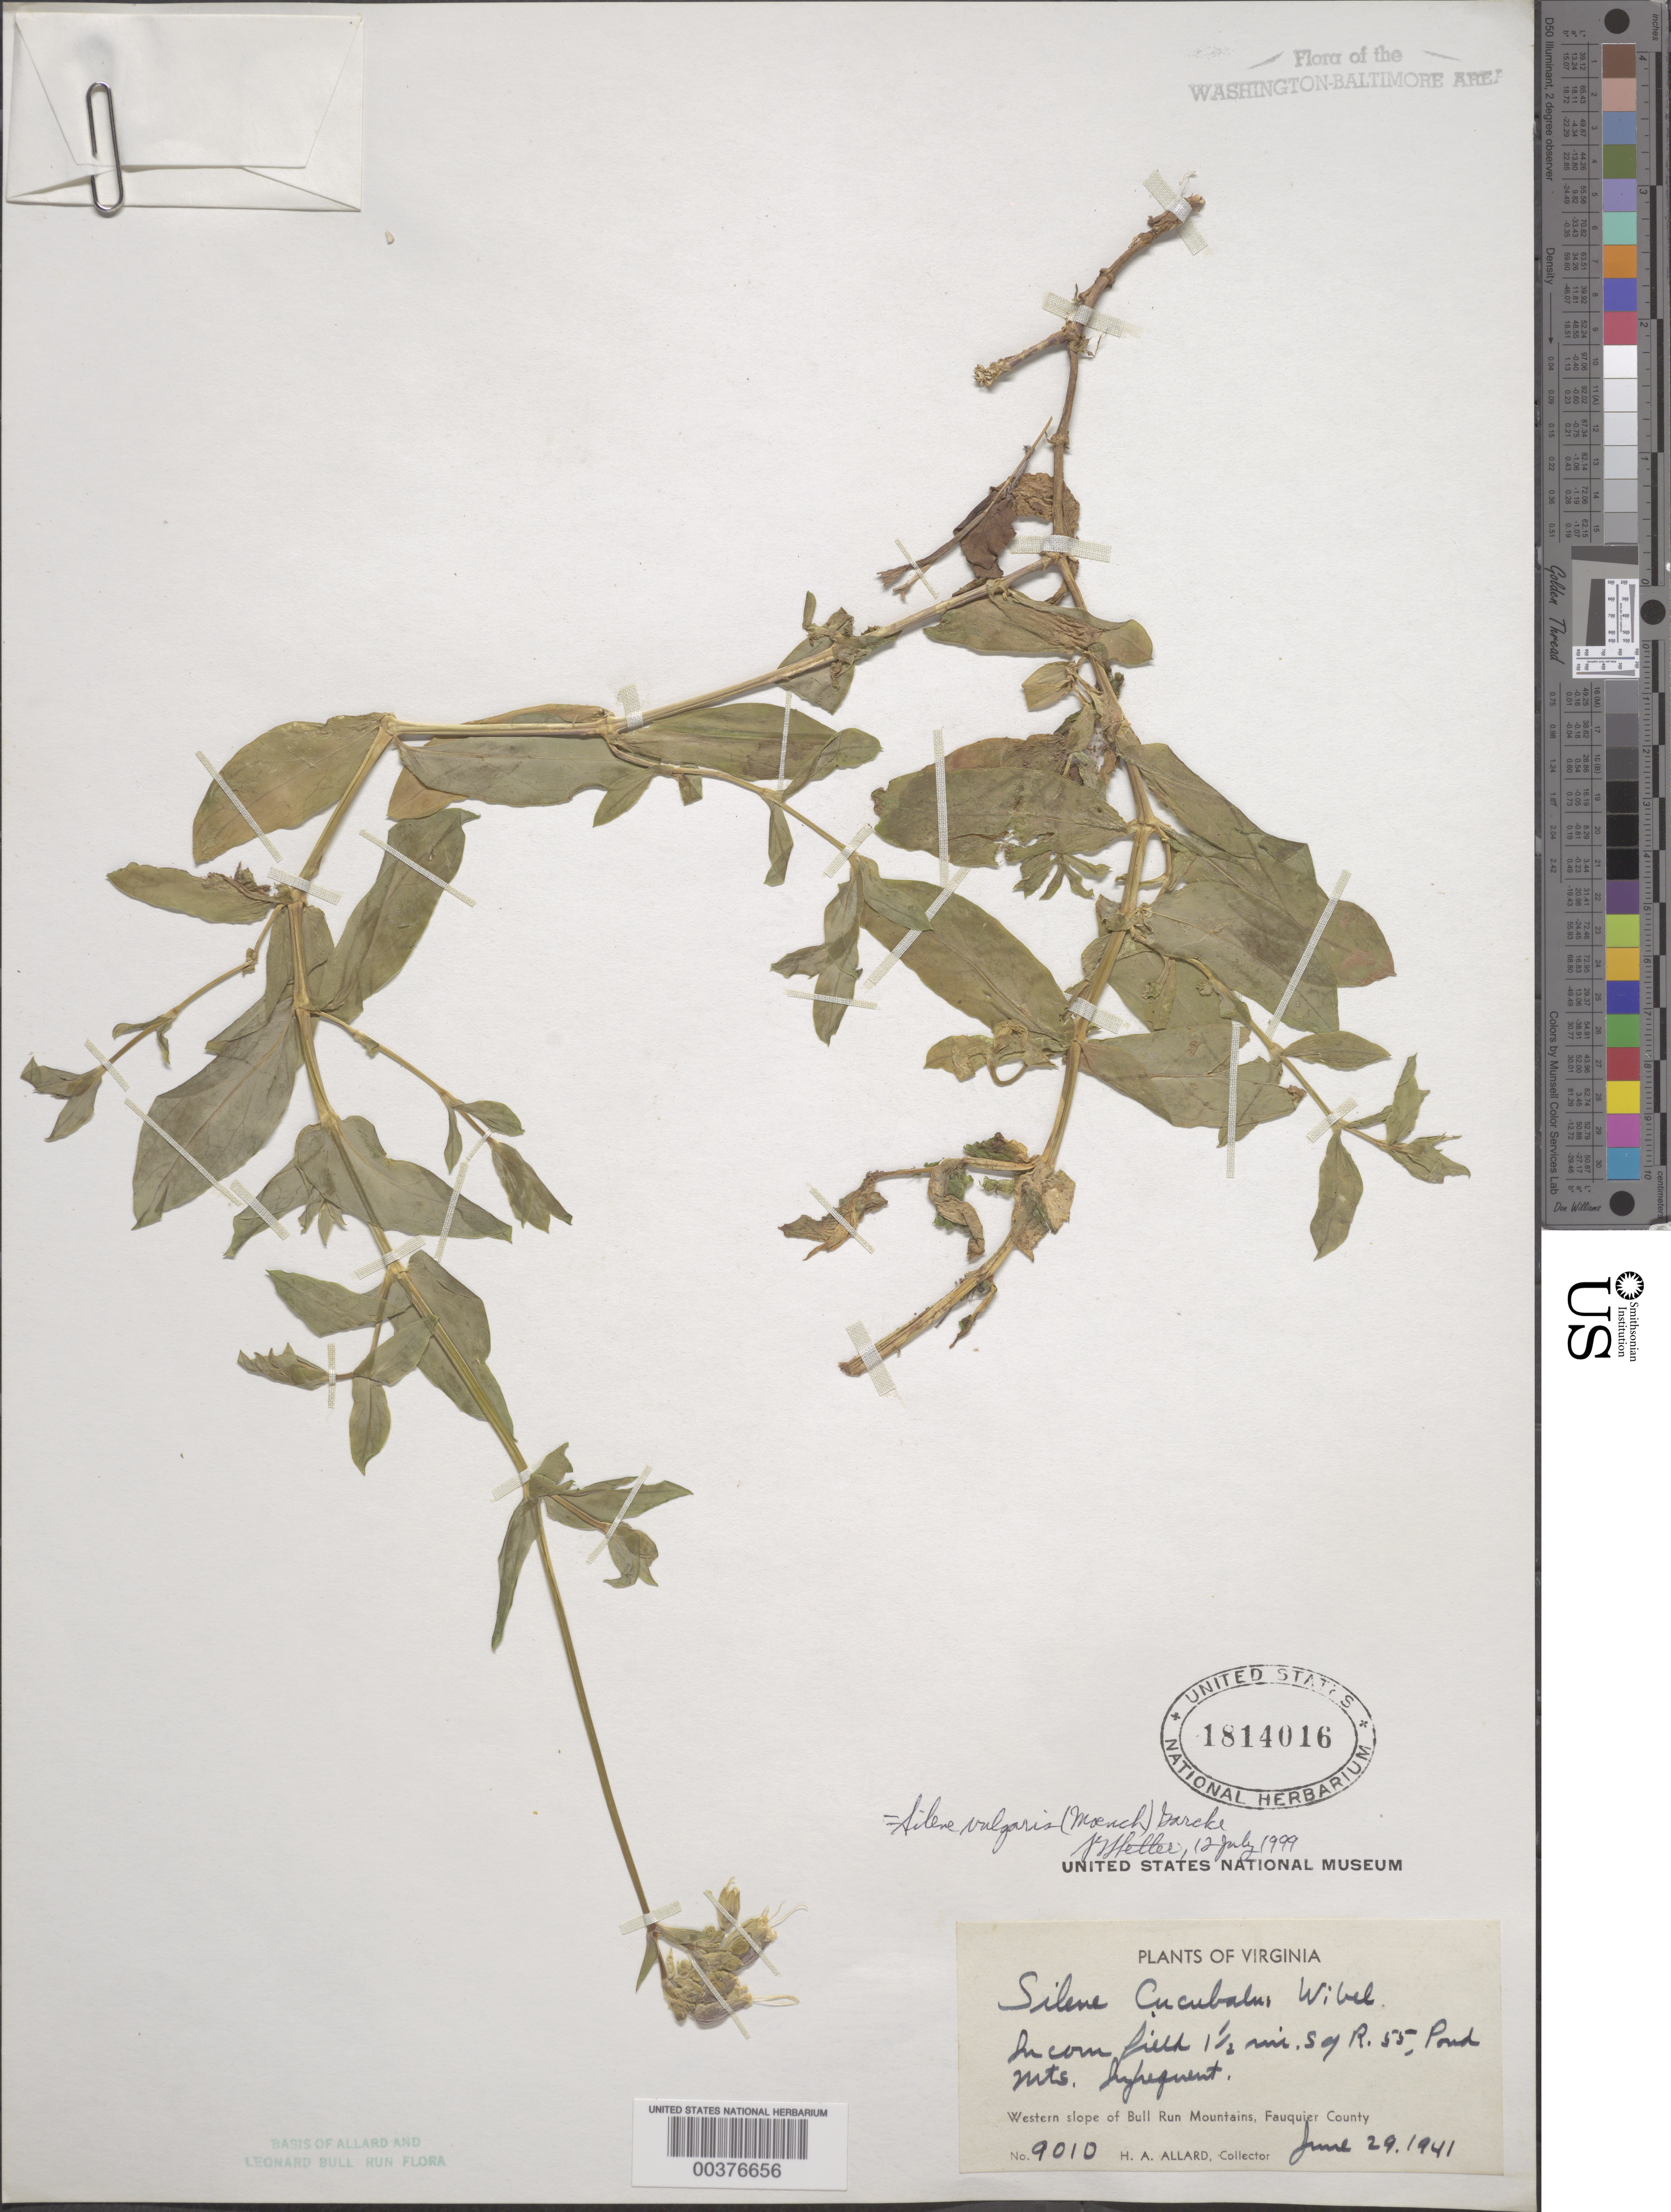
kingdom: Plantae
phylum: Tracheophyta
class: Magnoliopsida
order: Caryophyllales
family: Caryophyllaceae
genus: Silene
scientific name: Silene vulgaris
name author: (Moench) Garcke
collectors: H. A. Allard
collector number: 9010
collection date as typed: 29 Jun 1941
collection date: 1941-06-29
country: United States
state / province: Virginia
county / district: Fauquier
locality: South of Route 55, Pond Mountains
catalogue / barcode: US 1814016